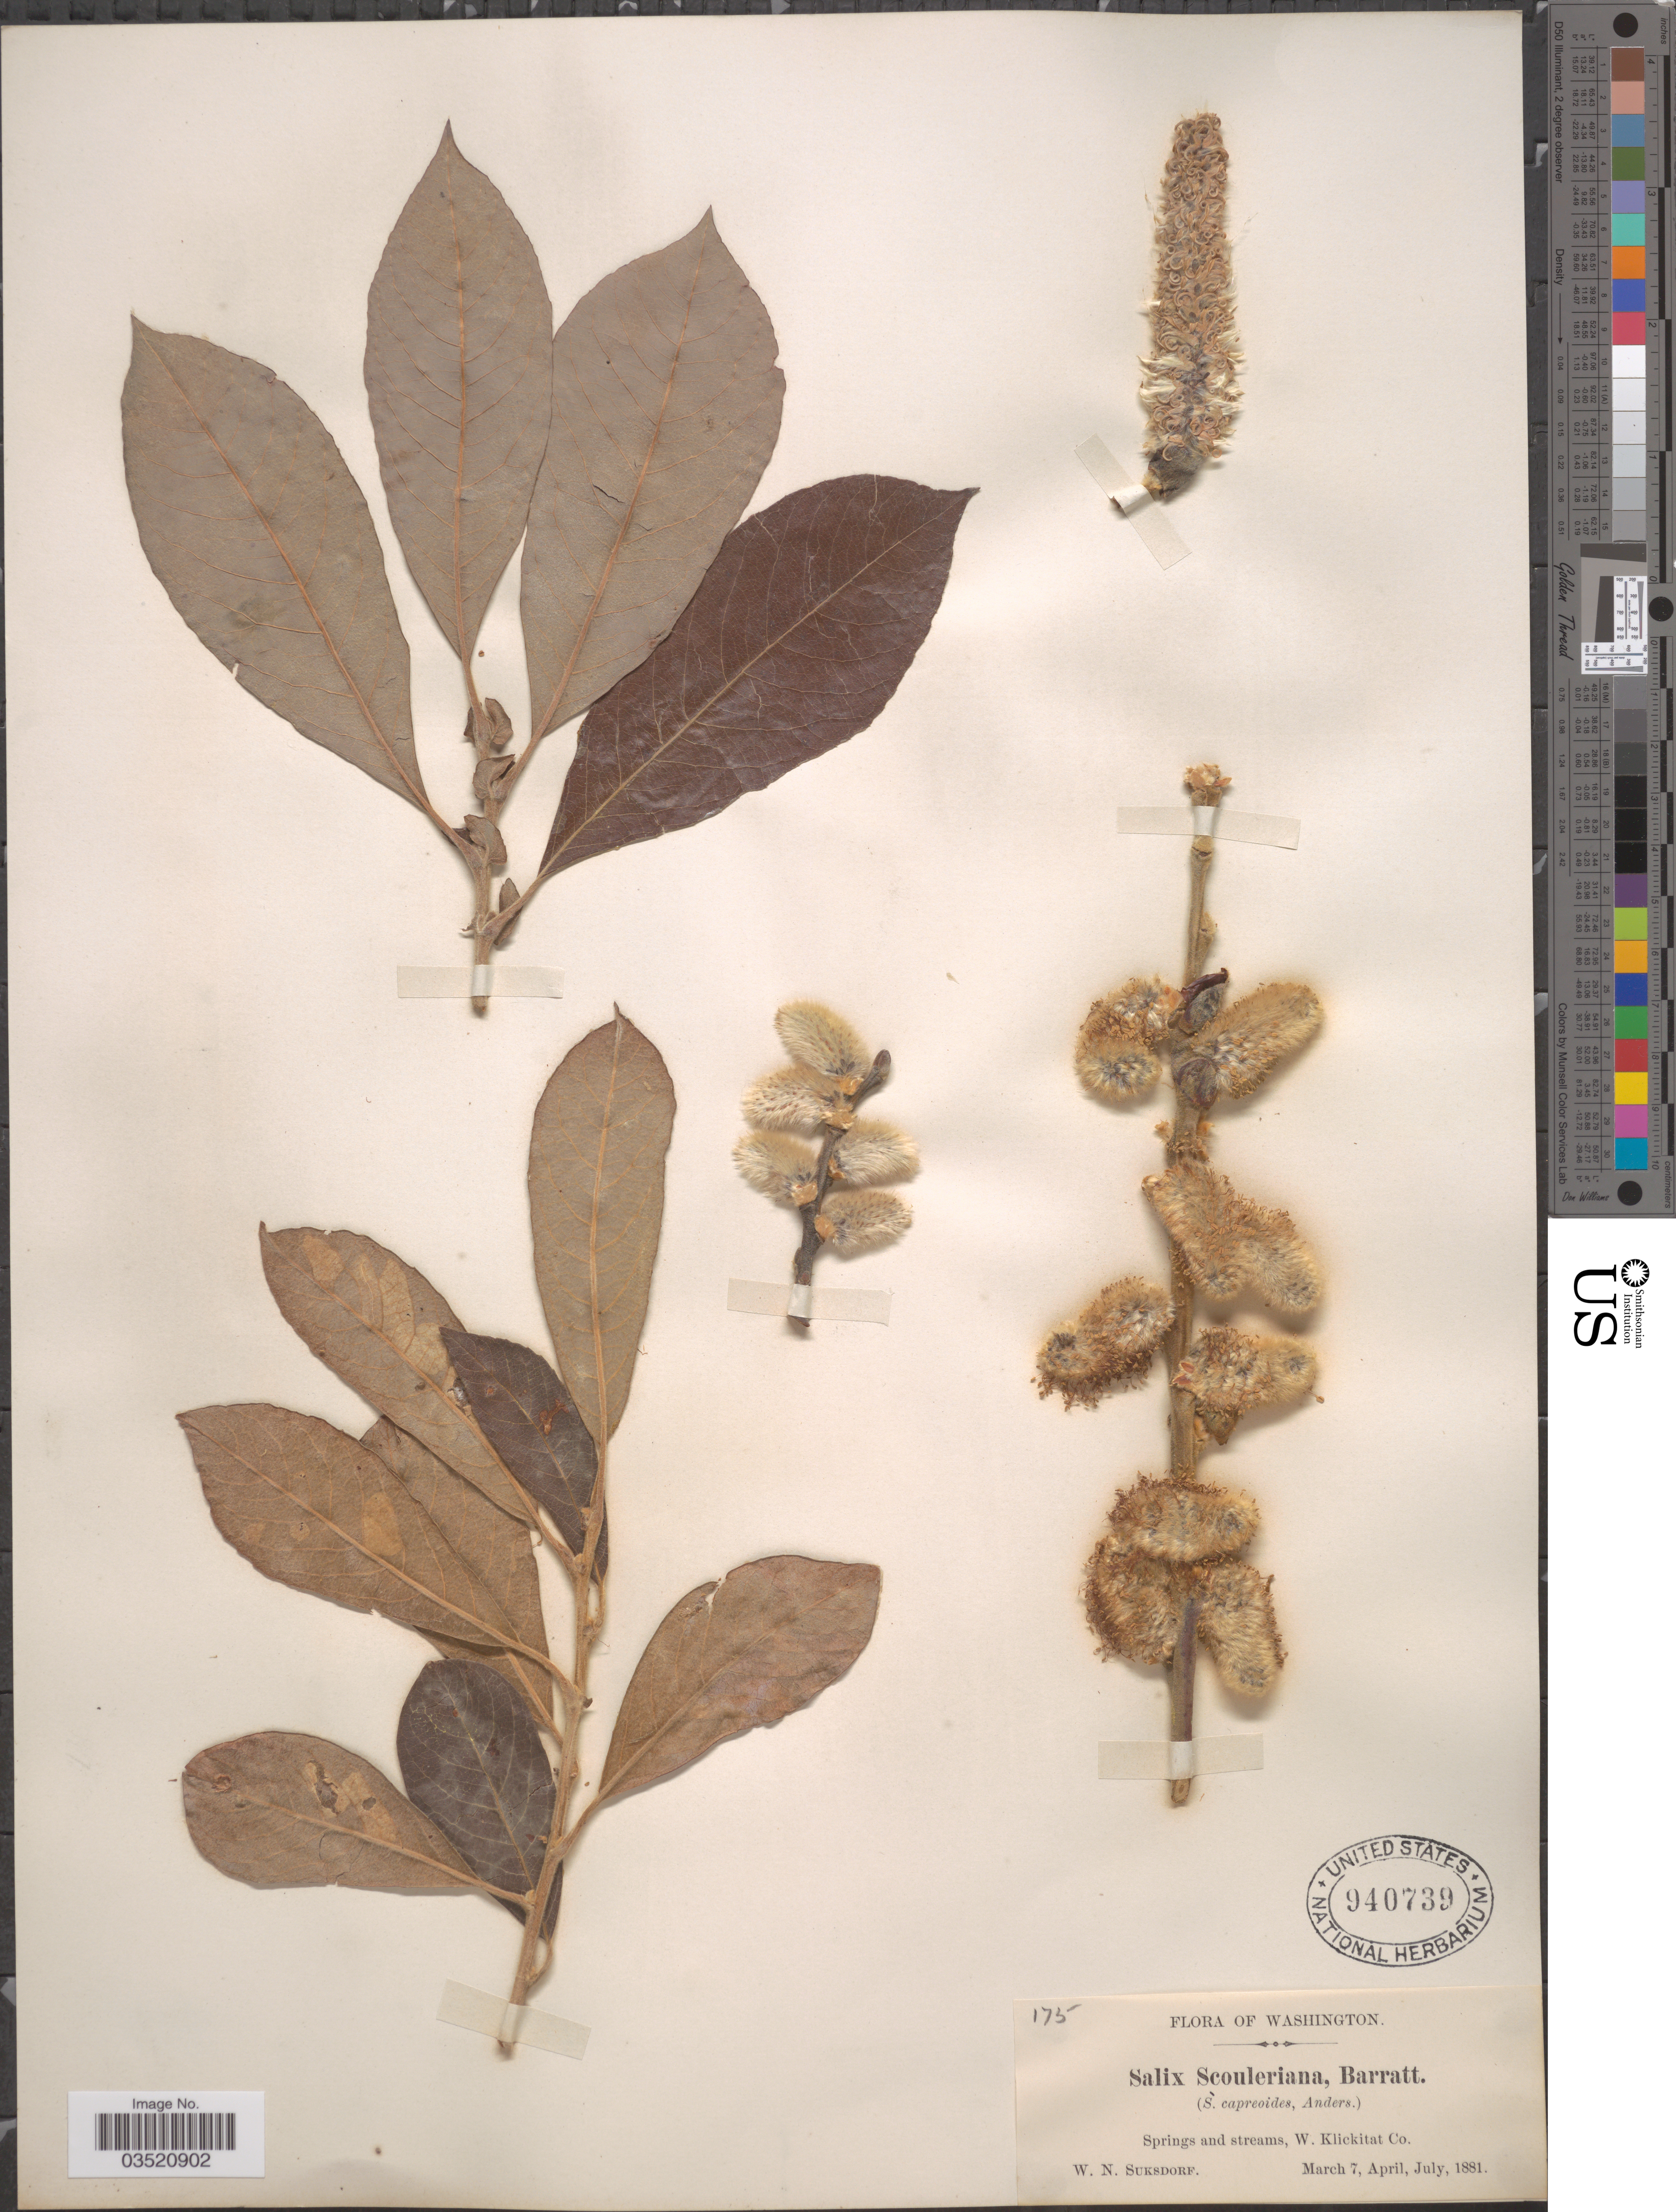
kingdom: Plantae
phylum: Tracheophyta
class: Magnoliopsida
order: Malpighiales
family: Salicaceae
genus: Salix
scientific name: Salix scouleriana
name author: Barratt ex Hook.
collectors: W. N. Suksdorf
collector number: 175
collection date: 1881-03-07/1881-07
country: United States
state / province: Washington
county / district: Klickitat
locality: Springs and streams, W. Klickitat Co.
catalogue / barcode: US 940739